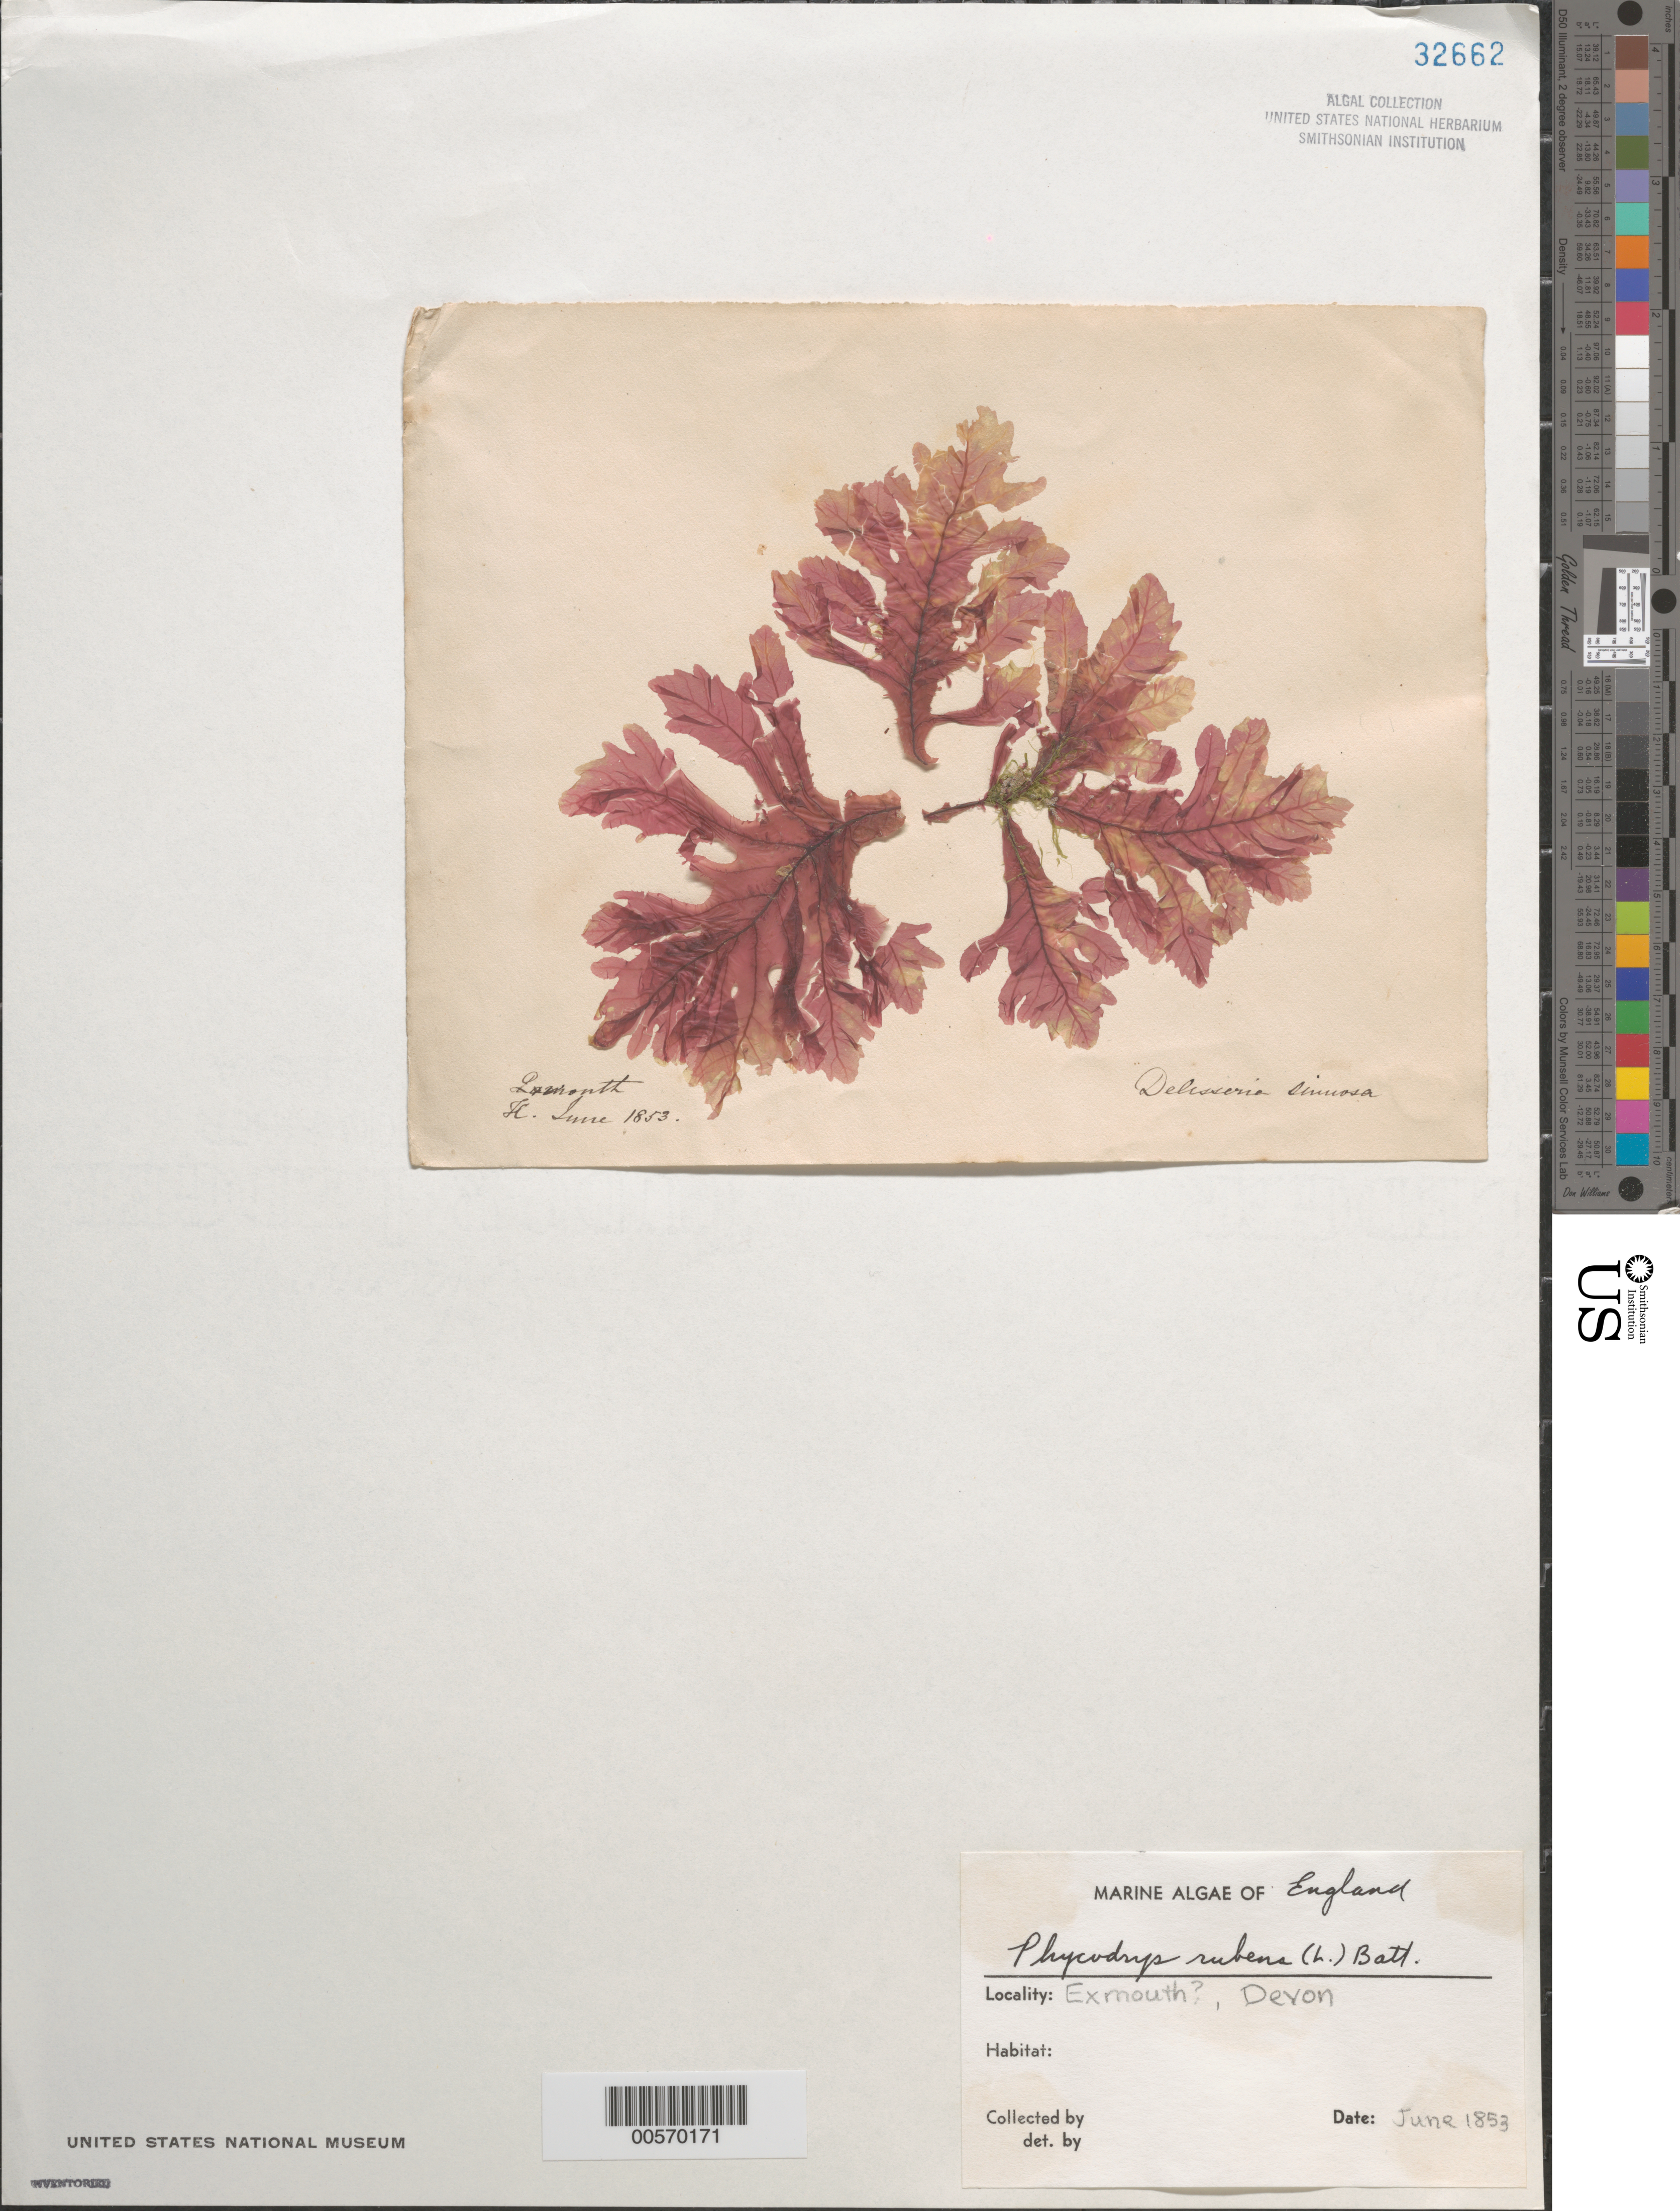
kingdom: Plantae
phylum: Rhodophyta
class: Florideophyceae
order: Ceramiales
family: Delesseriaceae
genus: Phycodrys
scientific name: Phycodrys rubens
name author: (L.) Batters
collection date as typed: Jun 1853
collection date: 1853-06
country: United Kingdom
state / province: England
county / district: Devon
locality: Exmouth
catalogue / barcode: US 32662